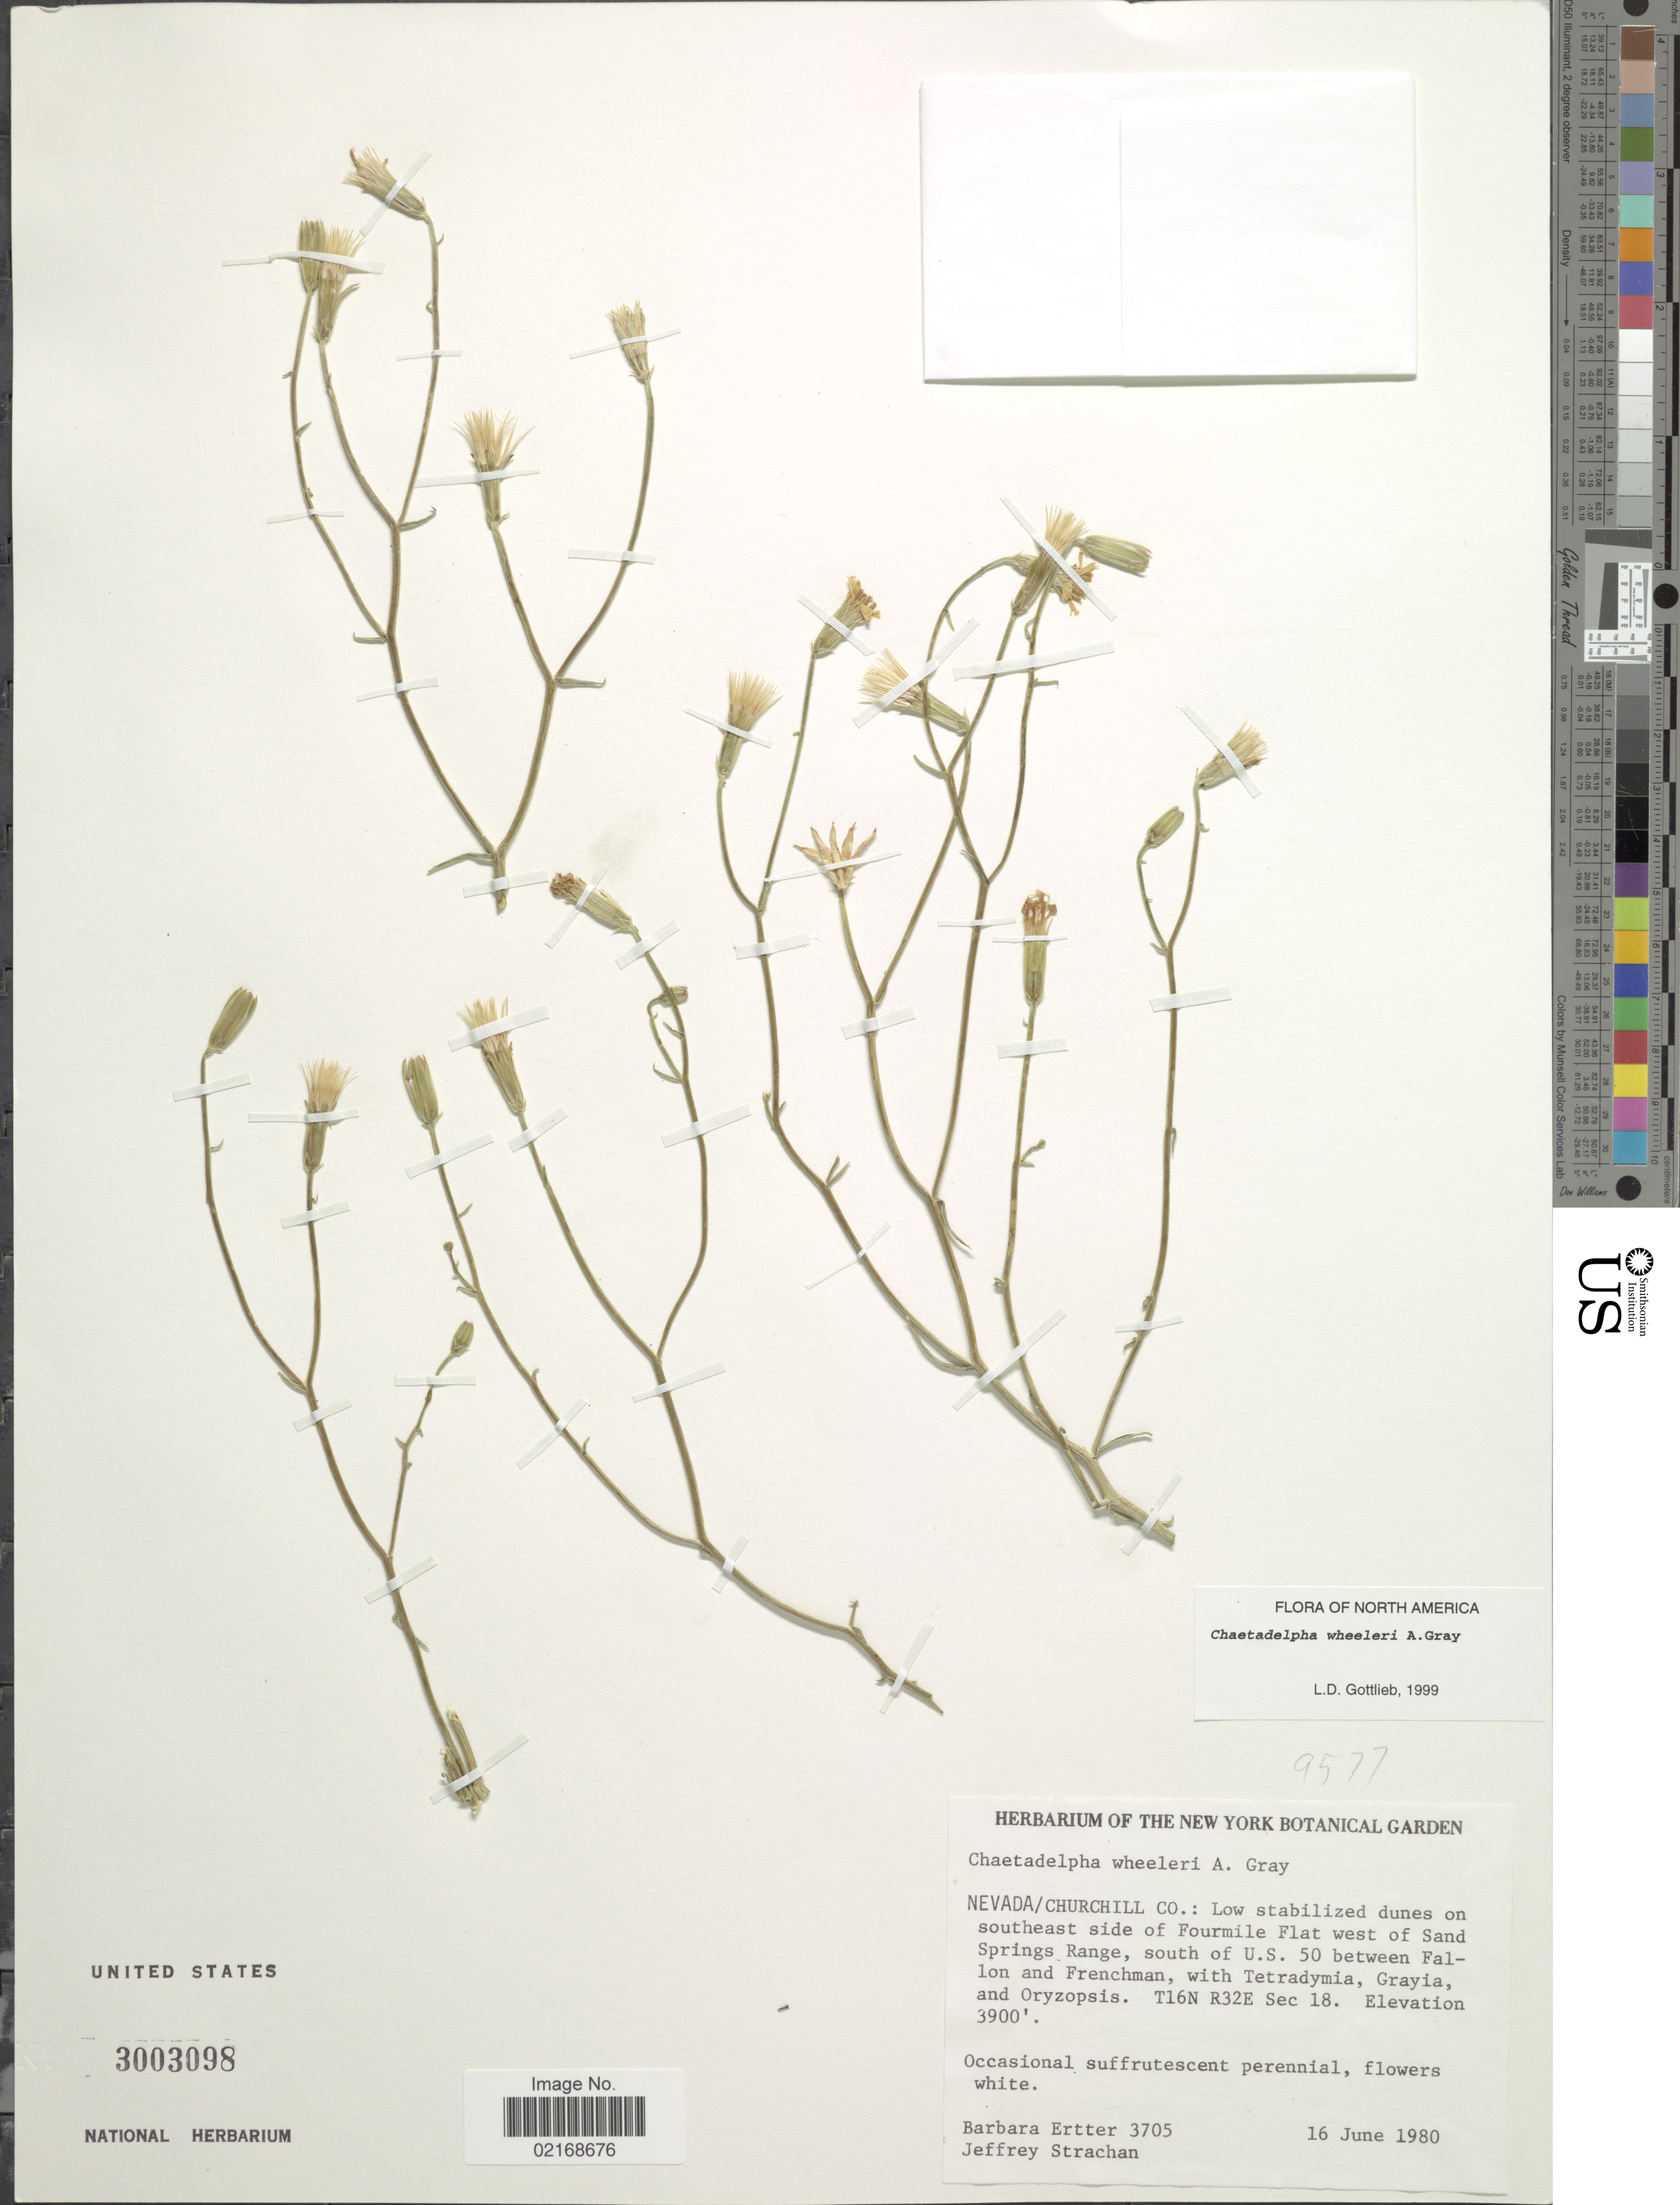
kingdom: Plantae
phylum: Tracheophyta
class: Magnoliopsida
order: Asterales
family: Asteraceae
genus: Chaetadelpha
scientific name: Chaetadelpha wheeleri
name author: A. Gray ex S. Watson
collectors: B. Ertter & J. Strachan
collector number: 3705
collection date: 1980-06-16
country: United States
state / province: Nevada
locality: Churchill Co.: low stabilized dunes on southeast side of Fourmile Flat west Sand Springs Range, south of U.S. 50 between Fallon and Frenchman, T16N R32E Sec 18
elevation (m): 1189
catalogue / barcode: US 3003098